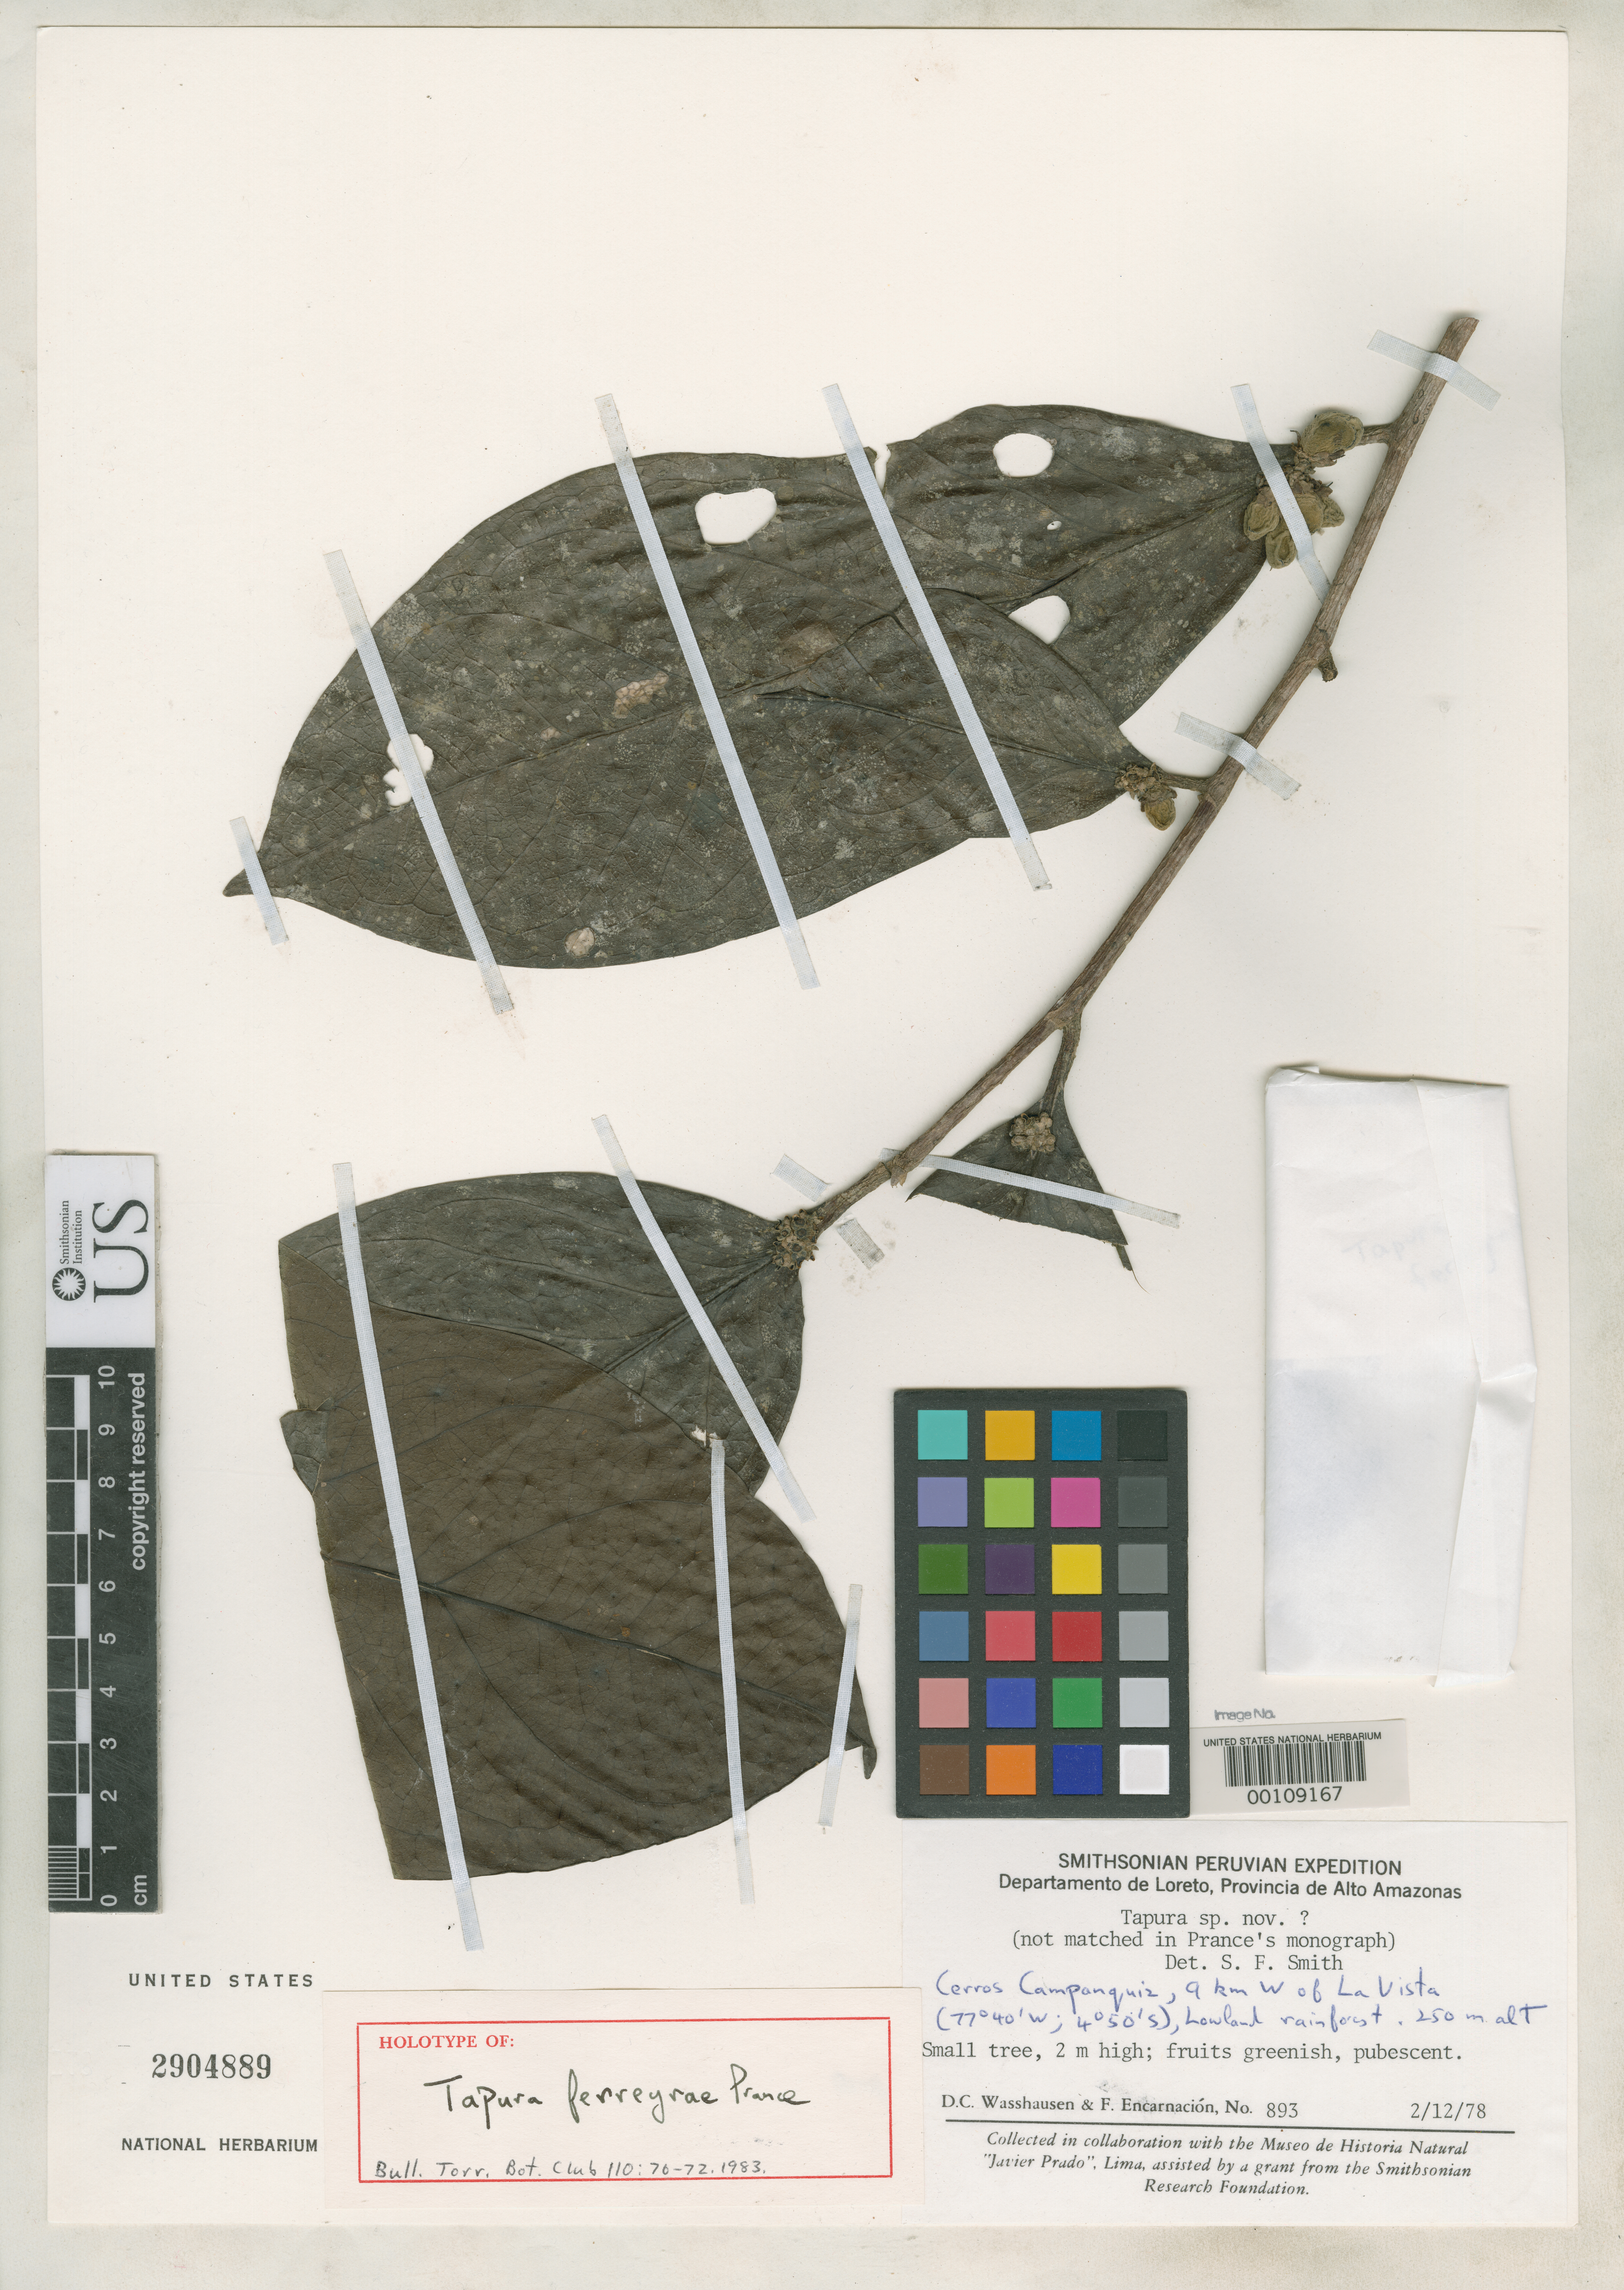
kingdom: Plantae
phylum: Tracheophyta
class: Magnoliopsida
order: Malpighiales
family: Dichapetalaceae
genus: Tapura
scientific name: Tapura ferreyrae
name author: Prance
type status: Holotype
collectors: D. C. Wasshausen & F. Encarnación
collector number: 893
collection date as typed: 02 Dec 1978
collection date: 1978-12-02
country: Peru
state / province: Loreto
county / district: Alto Amazonas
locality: W of Vista, Companquiz.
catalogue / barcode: US 2904889